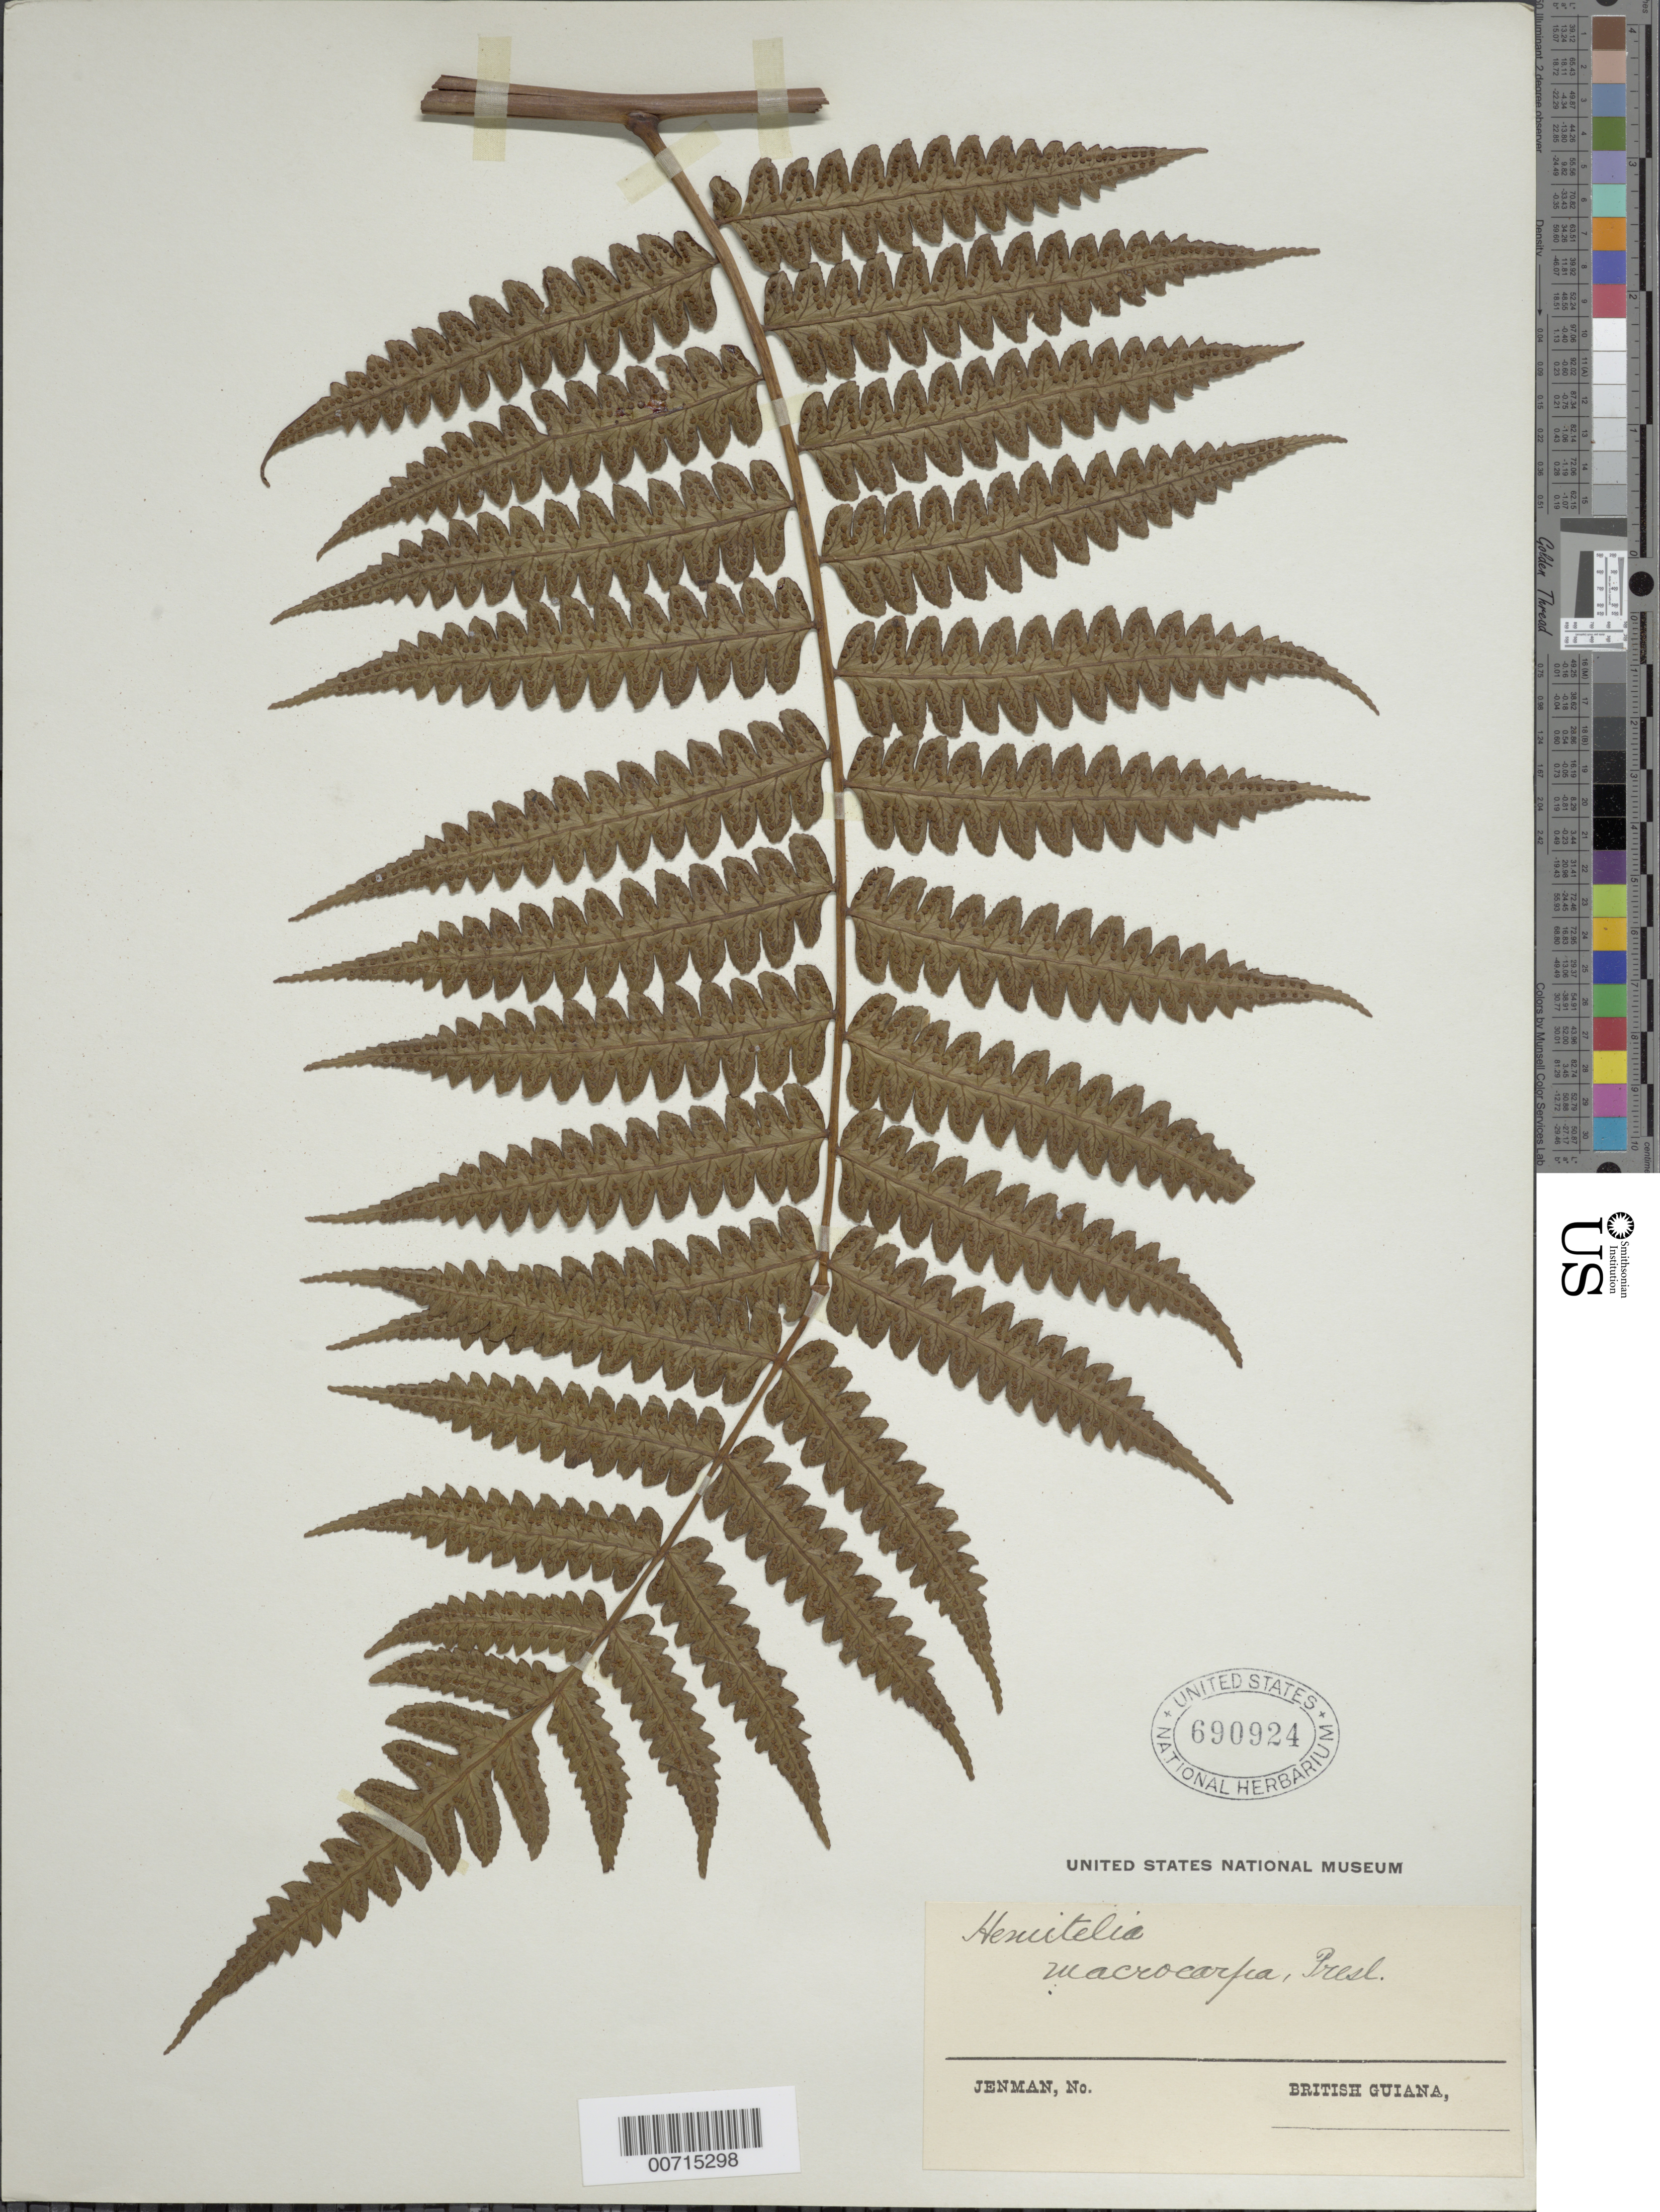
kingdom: Plantae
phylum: Tracheophyta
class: Polypodiopsida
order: Cyatheales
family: Cyatheaceae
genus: Cyathea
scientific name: Cyathea macrocarpa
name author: (C. Presl) Domin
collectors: G. S. Jenman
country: Guyana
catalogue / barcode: US 690924